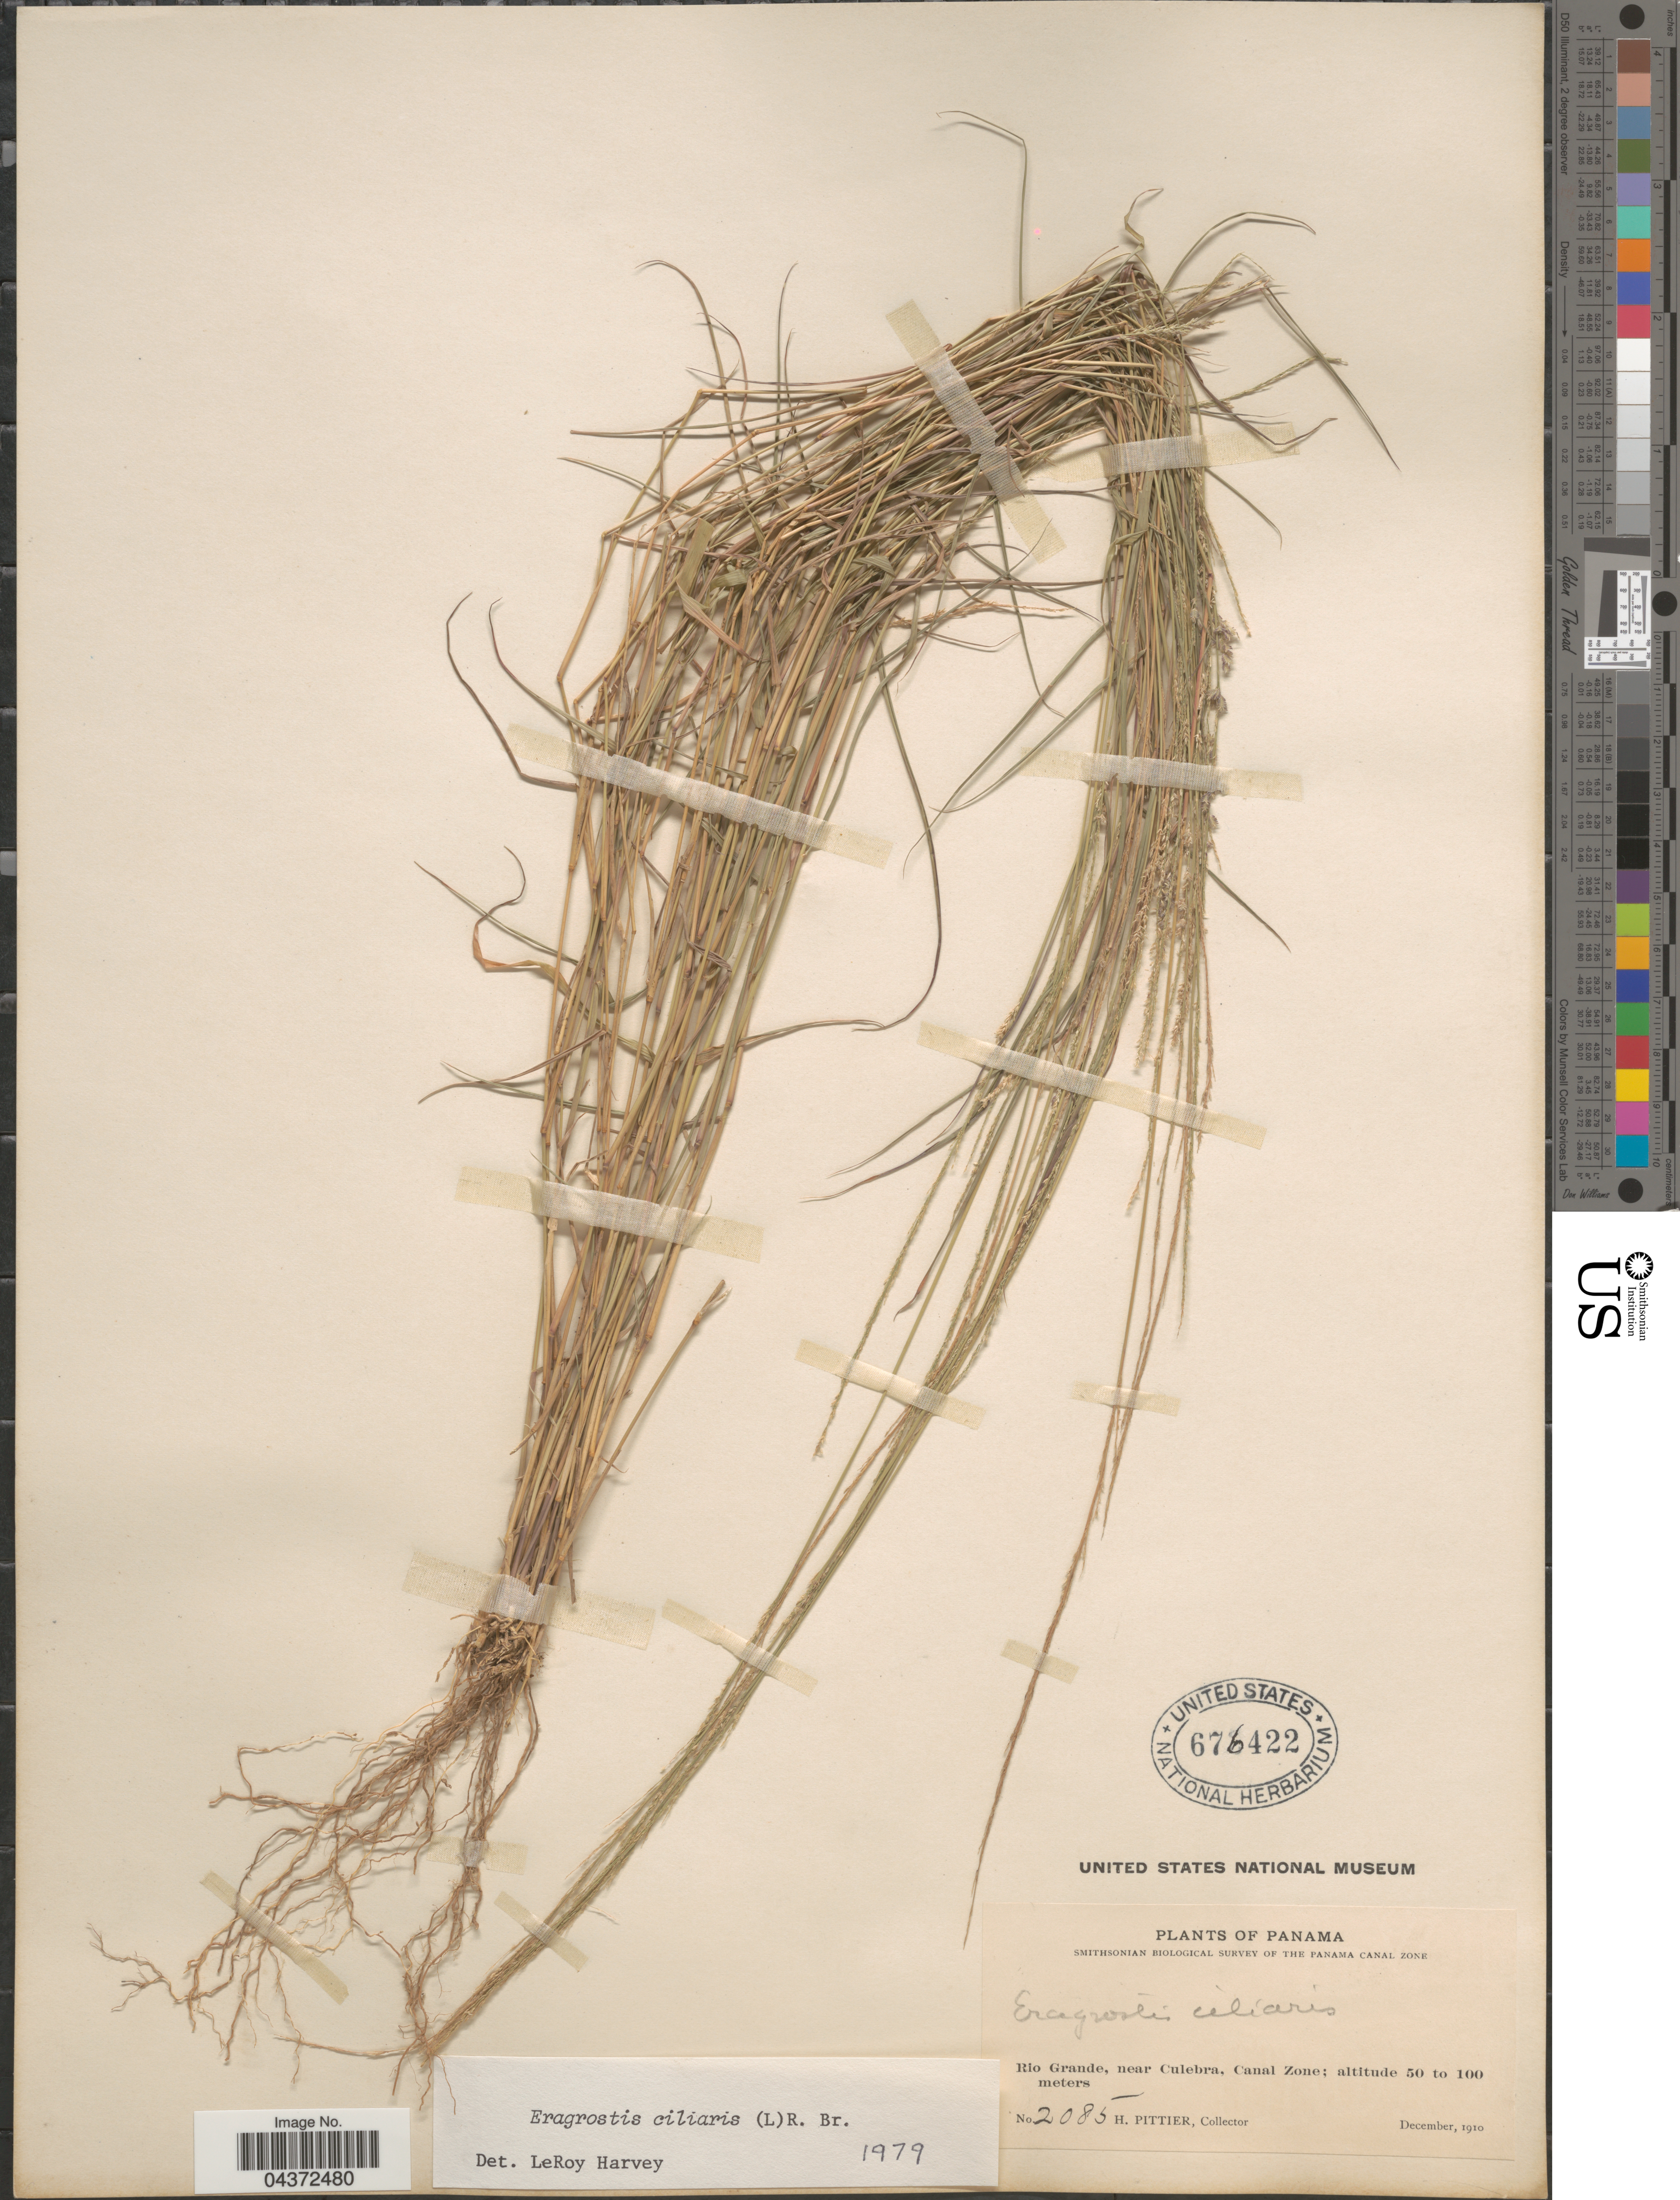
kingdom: Plantae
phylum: Tracheophyta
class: Liliopsida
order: Poales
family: Poaceae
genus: Eragrostis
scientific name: Eragrostis ciliaris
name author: (L.) R. Br.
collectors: H. F. Pittier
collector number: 2085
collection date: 1910-12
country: Panama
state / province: Colón / Panamá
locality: Smithsonian Biological Survey of the Panama Canal Zone. Rio Grande, near Culebra, Canal Zone.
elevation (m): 50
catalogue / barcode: US 676422